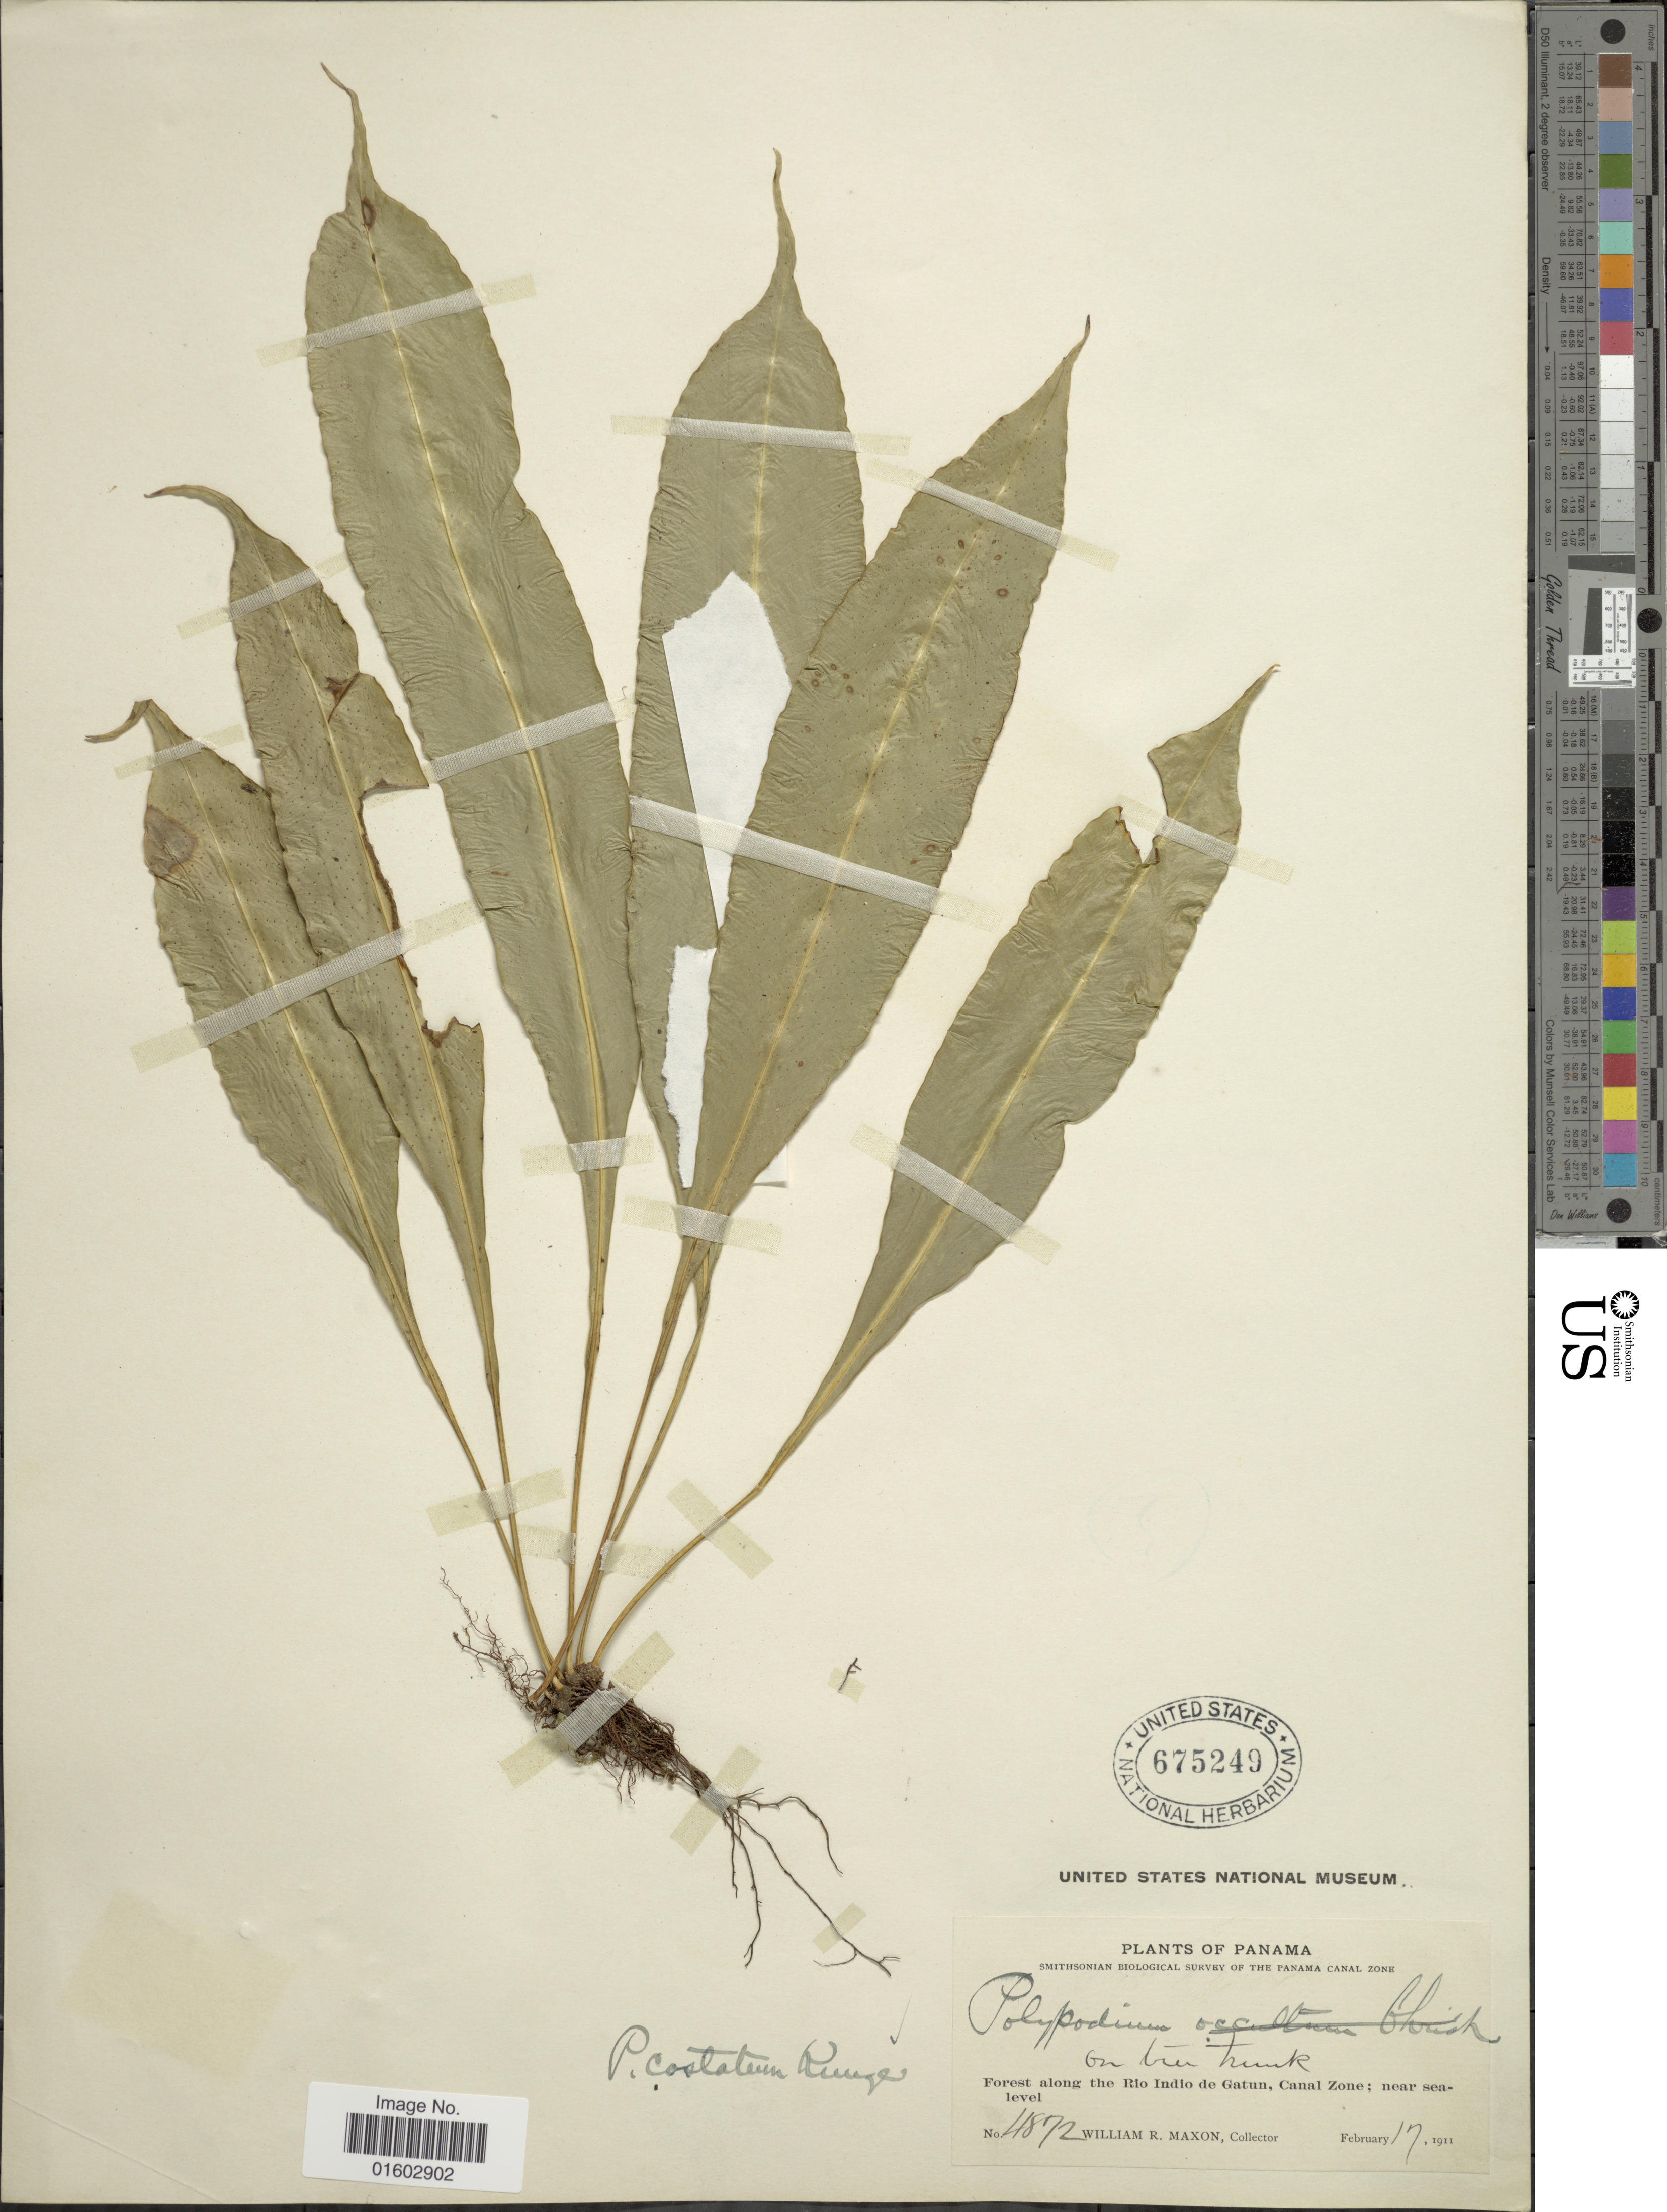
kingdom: Plantae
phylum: Tracheophyta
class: Polypodiopsida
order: Polypodiales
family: Polypodiaceae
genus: Campyloneurum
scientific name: Campyloneurum costatum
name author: (Kunze) C. Presl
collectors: W. R. Maxon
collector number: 4872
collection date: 1911-02-17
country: Panama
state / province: Colón / Panamá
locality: Forest along the Rio Indio de Gatun, Canal Zone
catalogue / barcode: US 675249